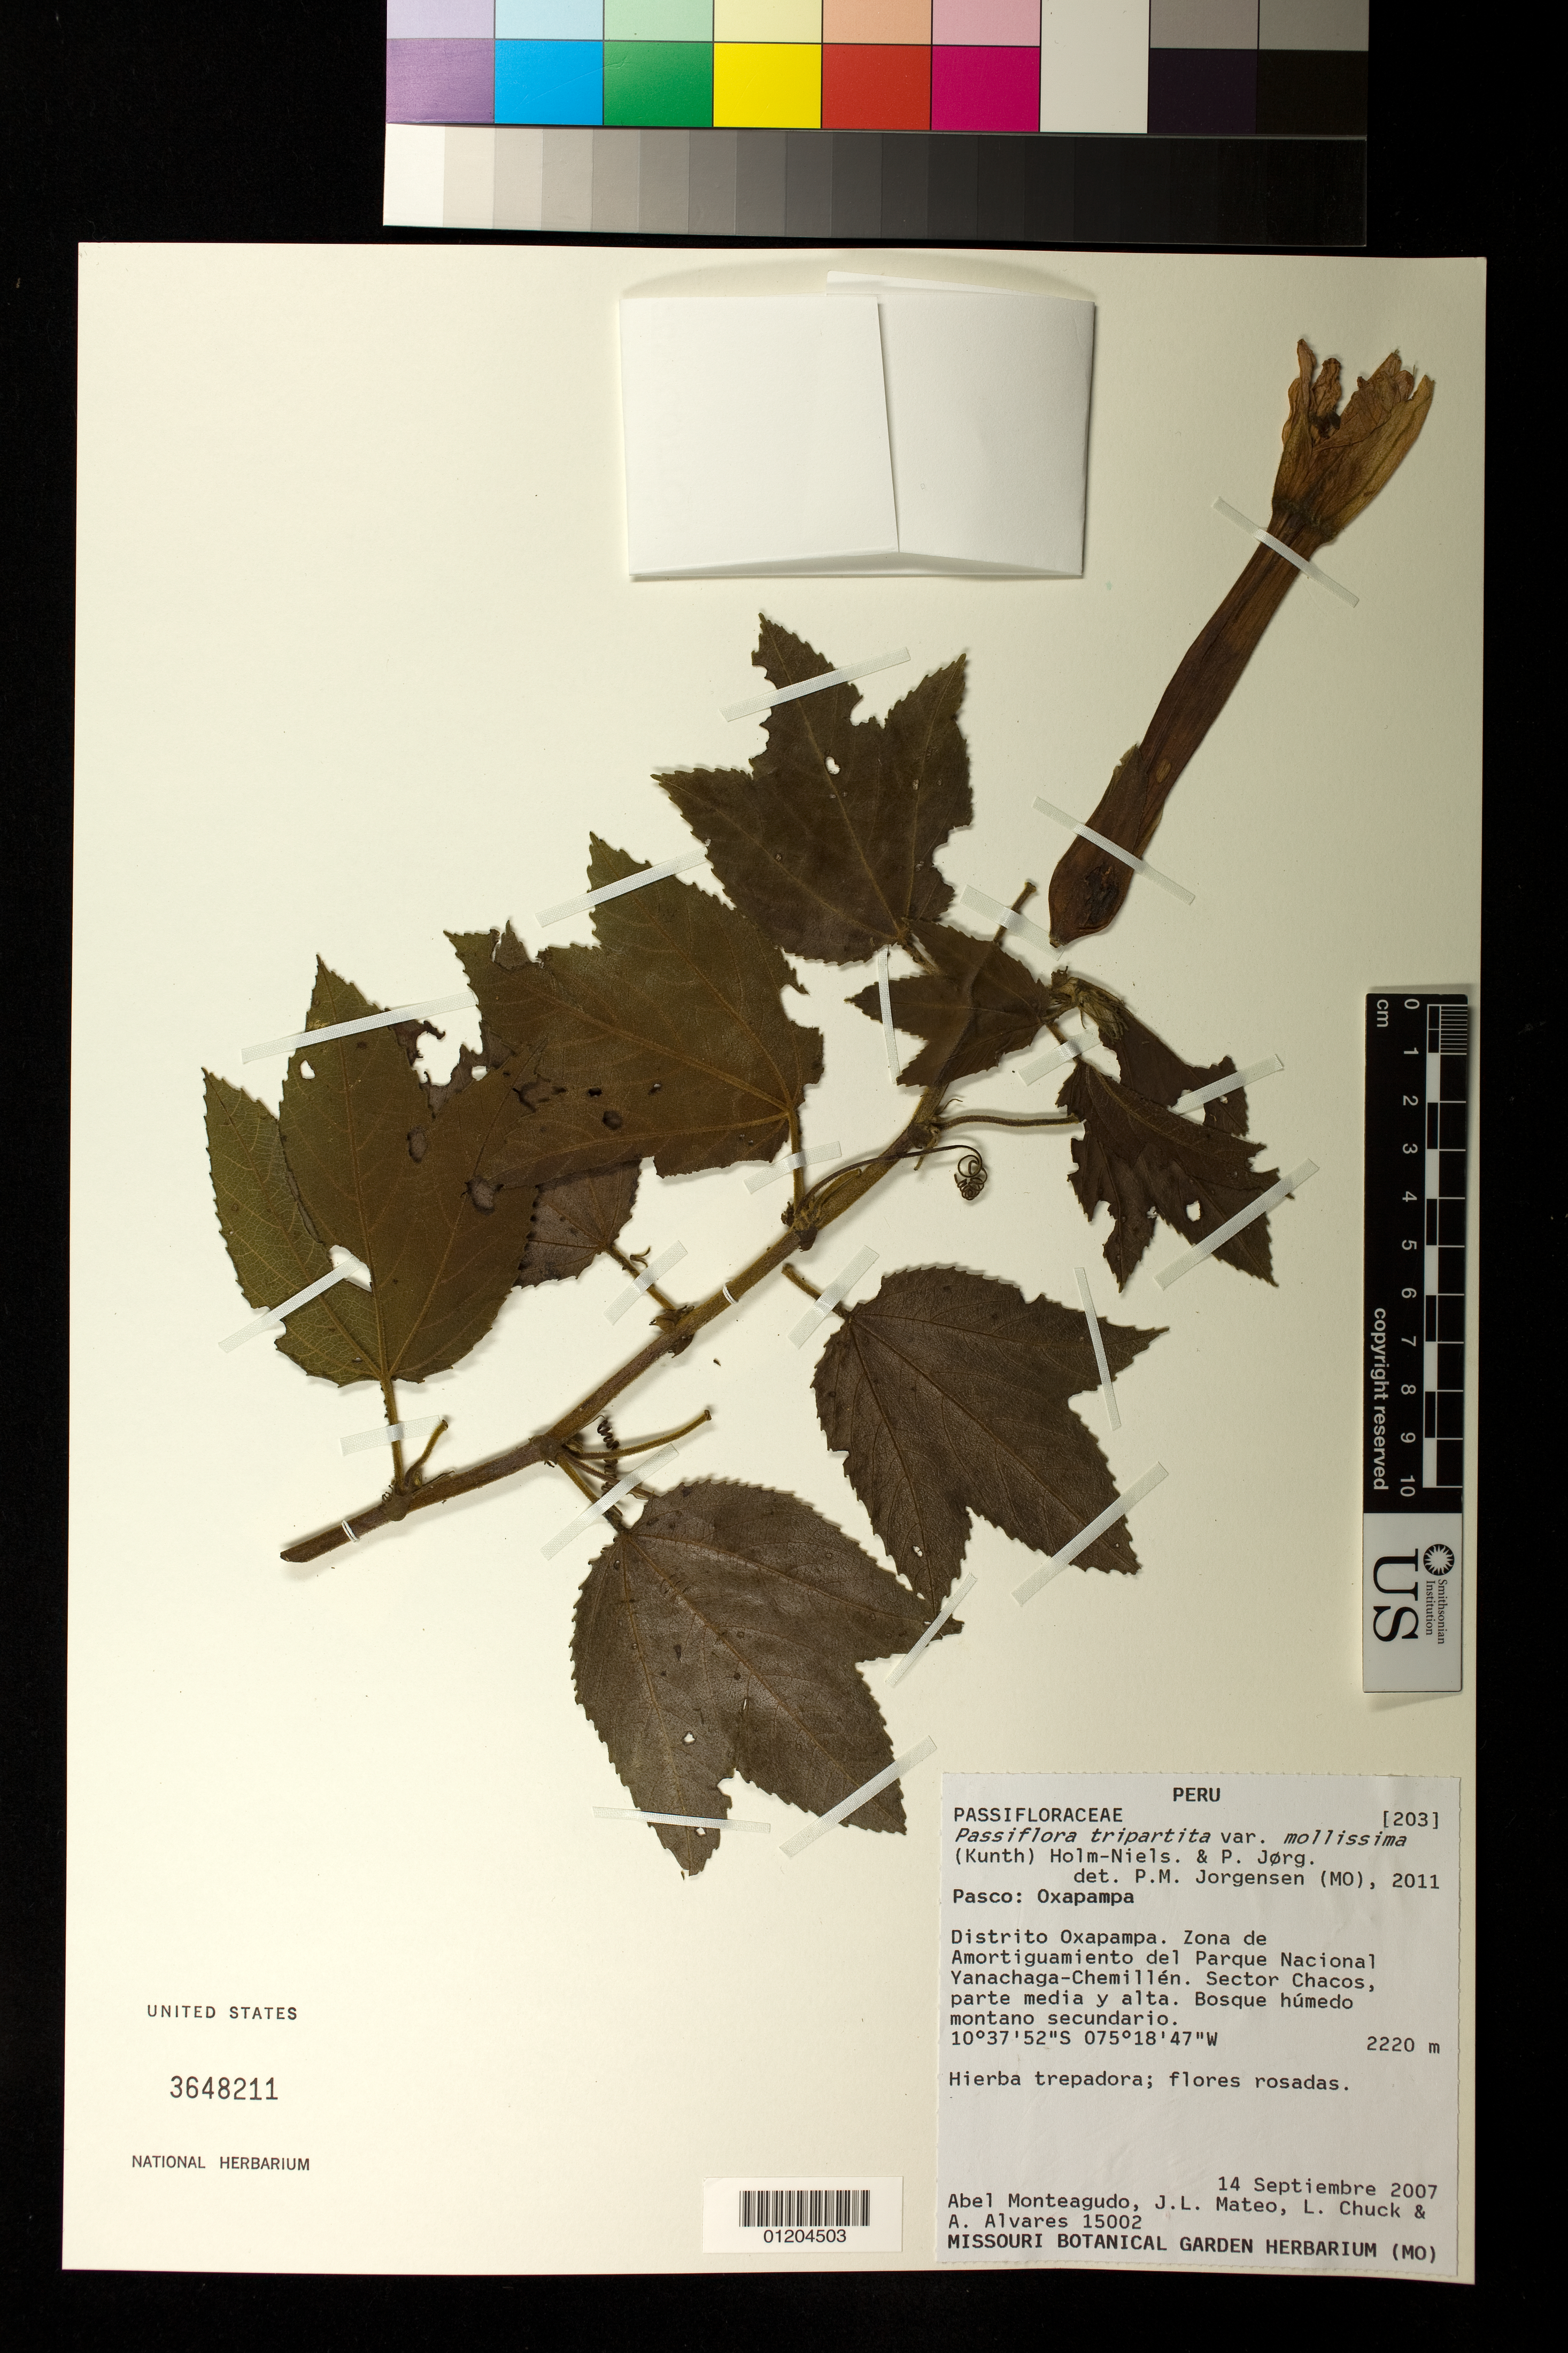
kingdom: Plantae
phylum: Tracheophyta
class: Magnoliopsida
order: Malpighiales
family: Passifloraceae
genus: Passiflora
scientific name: Passiflora tripartita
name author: (Juss.) Poir.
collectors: A. Monteagudo, J. Mateo, L. Chuck & A. Alvares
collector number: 15002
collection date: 2007-09-14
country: Peru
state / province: Pasco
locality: Distrito Oxapampa. Zona de Amortiguamiento del Parque Nacional Yanachaga-Chemillen. sector Chacos, parte media y alta. Bosque humedo montano secundario.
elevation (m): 2220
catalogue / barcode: US 3648211